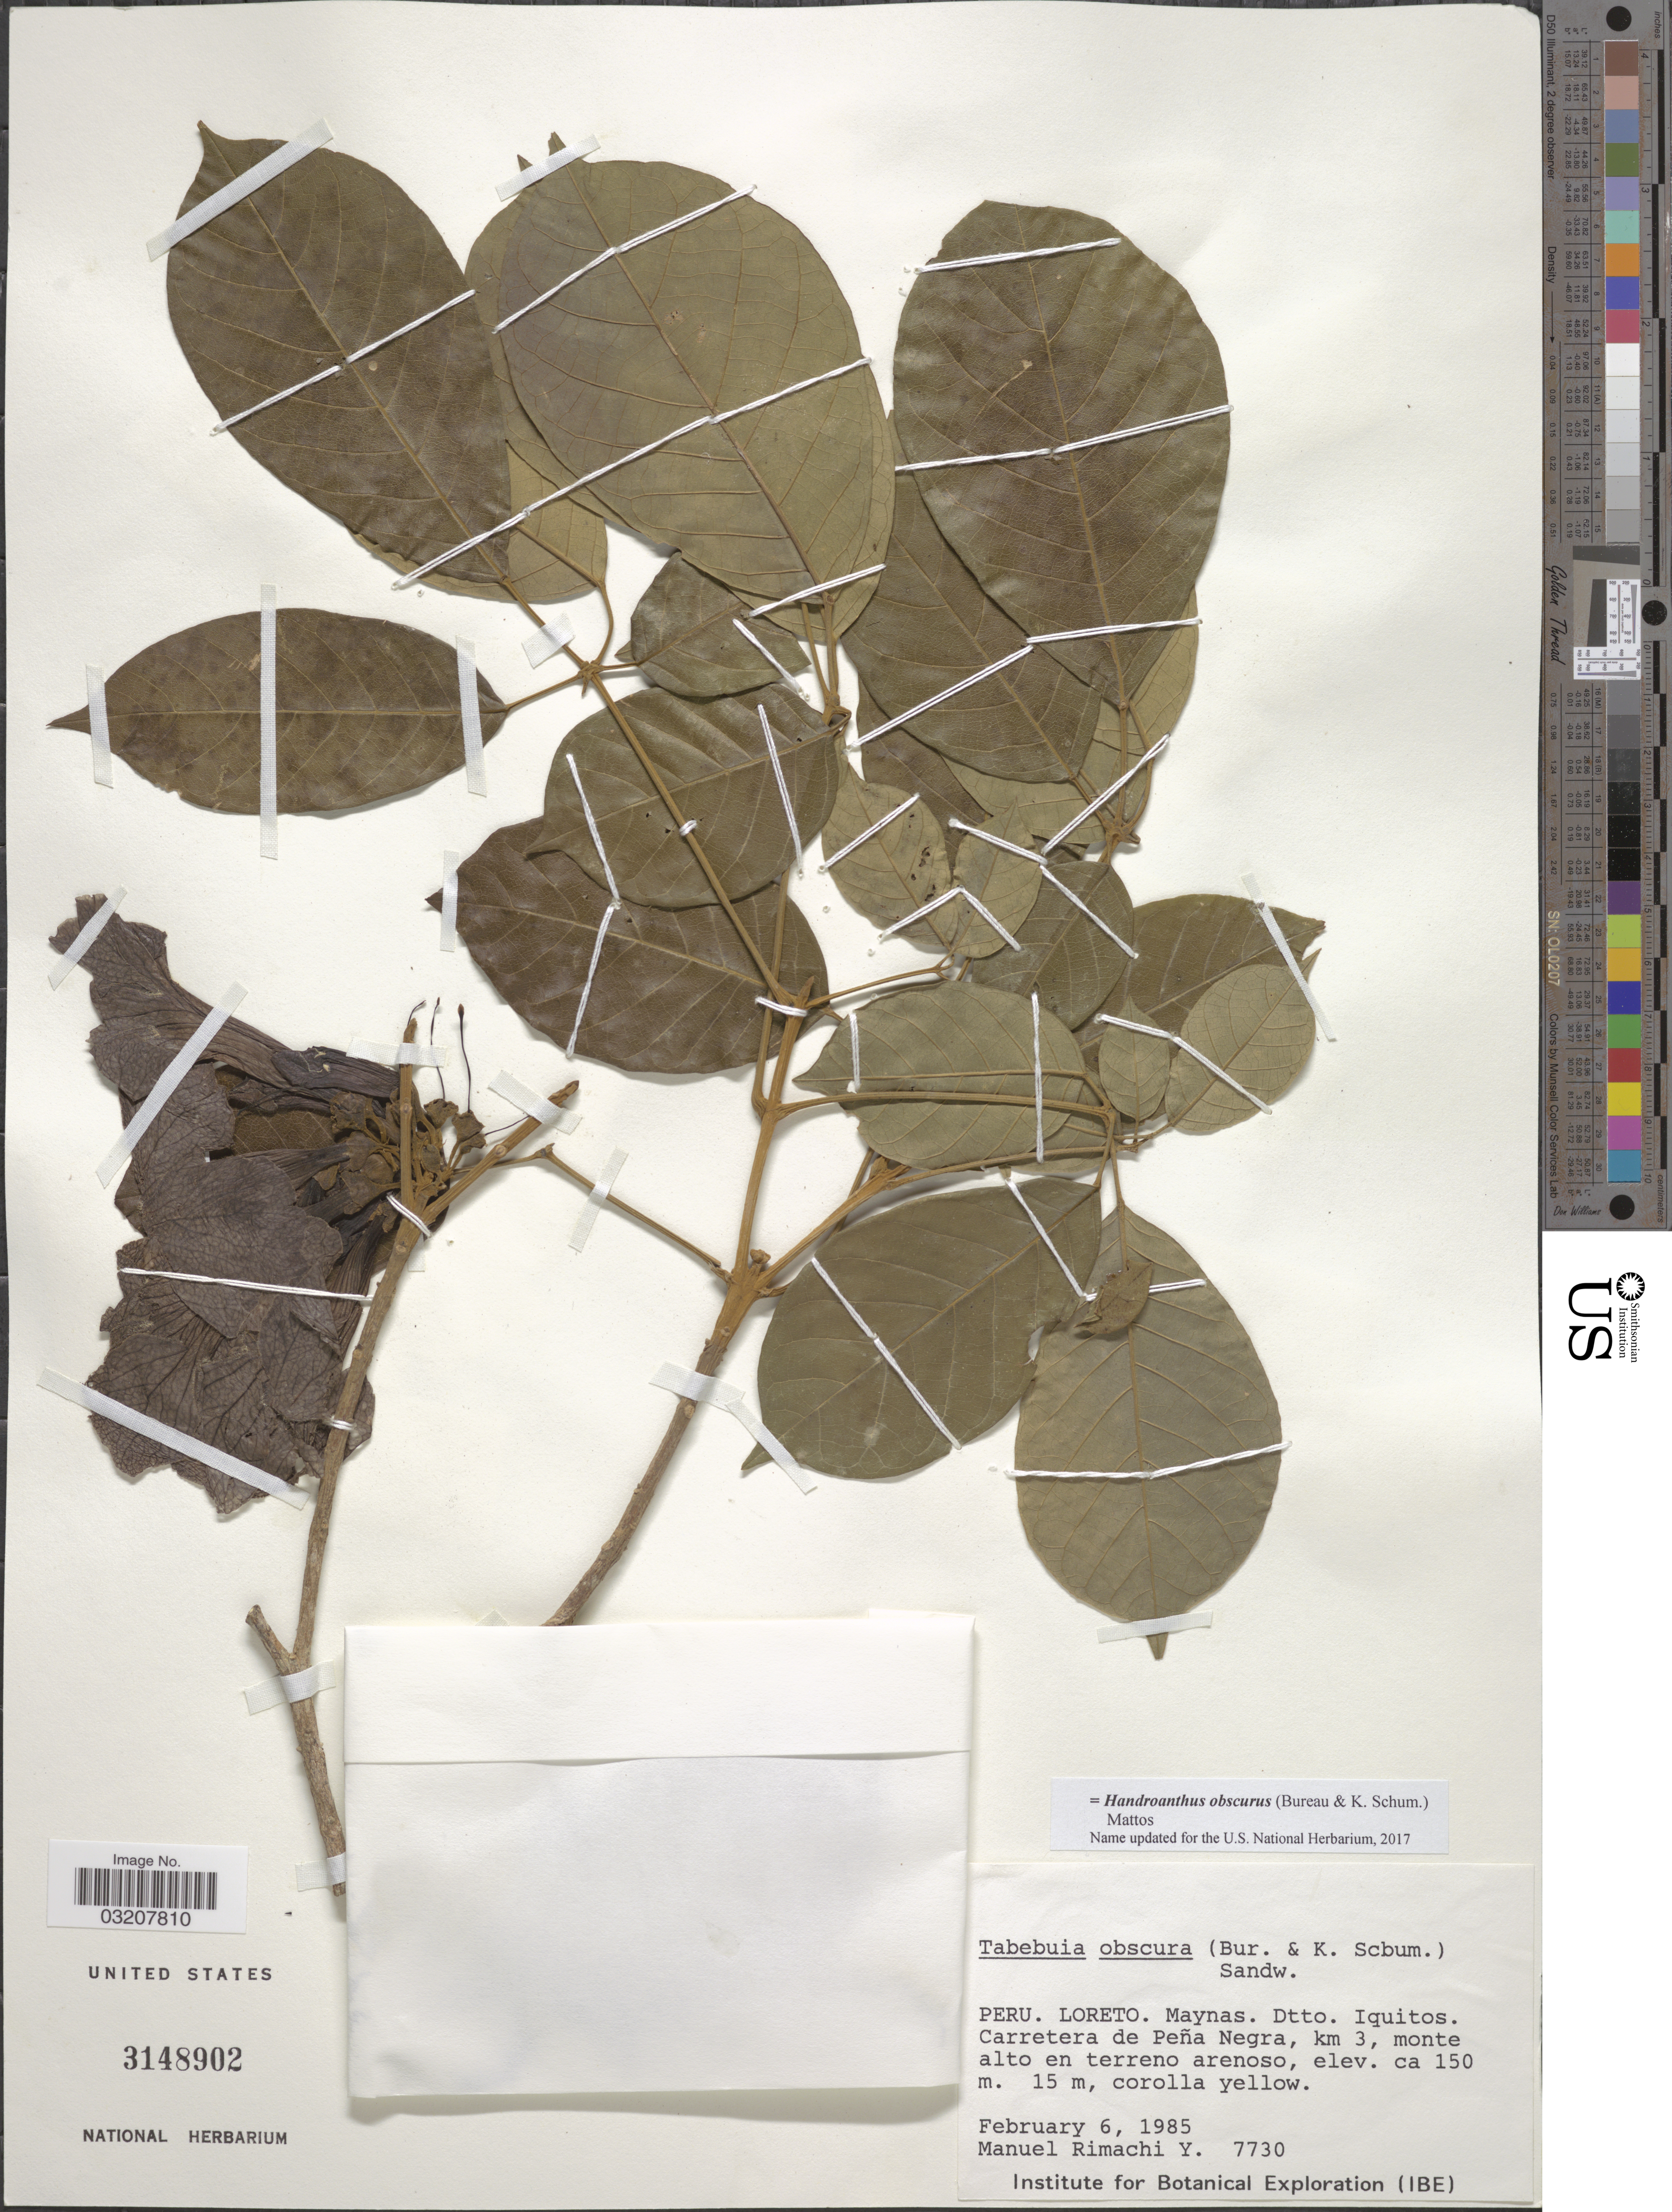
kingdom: Plantae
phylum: Tracheophyta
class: Magnoliopsida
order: Lamiales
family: Bignoniaceae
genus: Handroanthus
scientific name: Handroanthus obscurus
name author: (Bureau ex K. Schum.) Mattos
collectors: M. Rimachi Y.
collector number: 7730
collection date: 1985-02-06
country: Peru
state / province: Loreto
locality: Maynas. Dtto. Iquitos. Carretera de Peña Negra, km 3, monte alto en terreno arenoso.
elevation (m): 150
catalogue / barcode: US 3148902